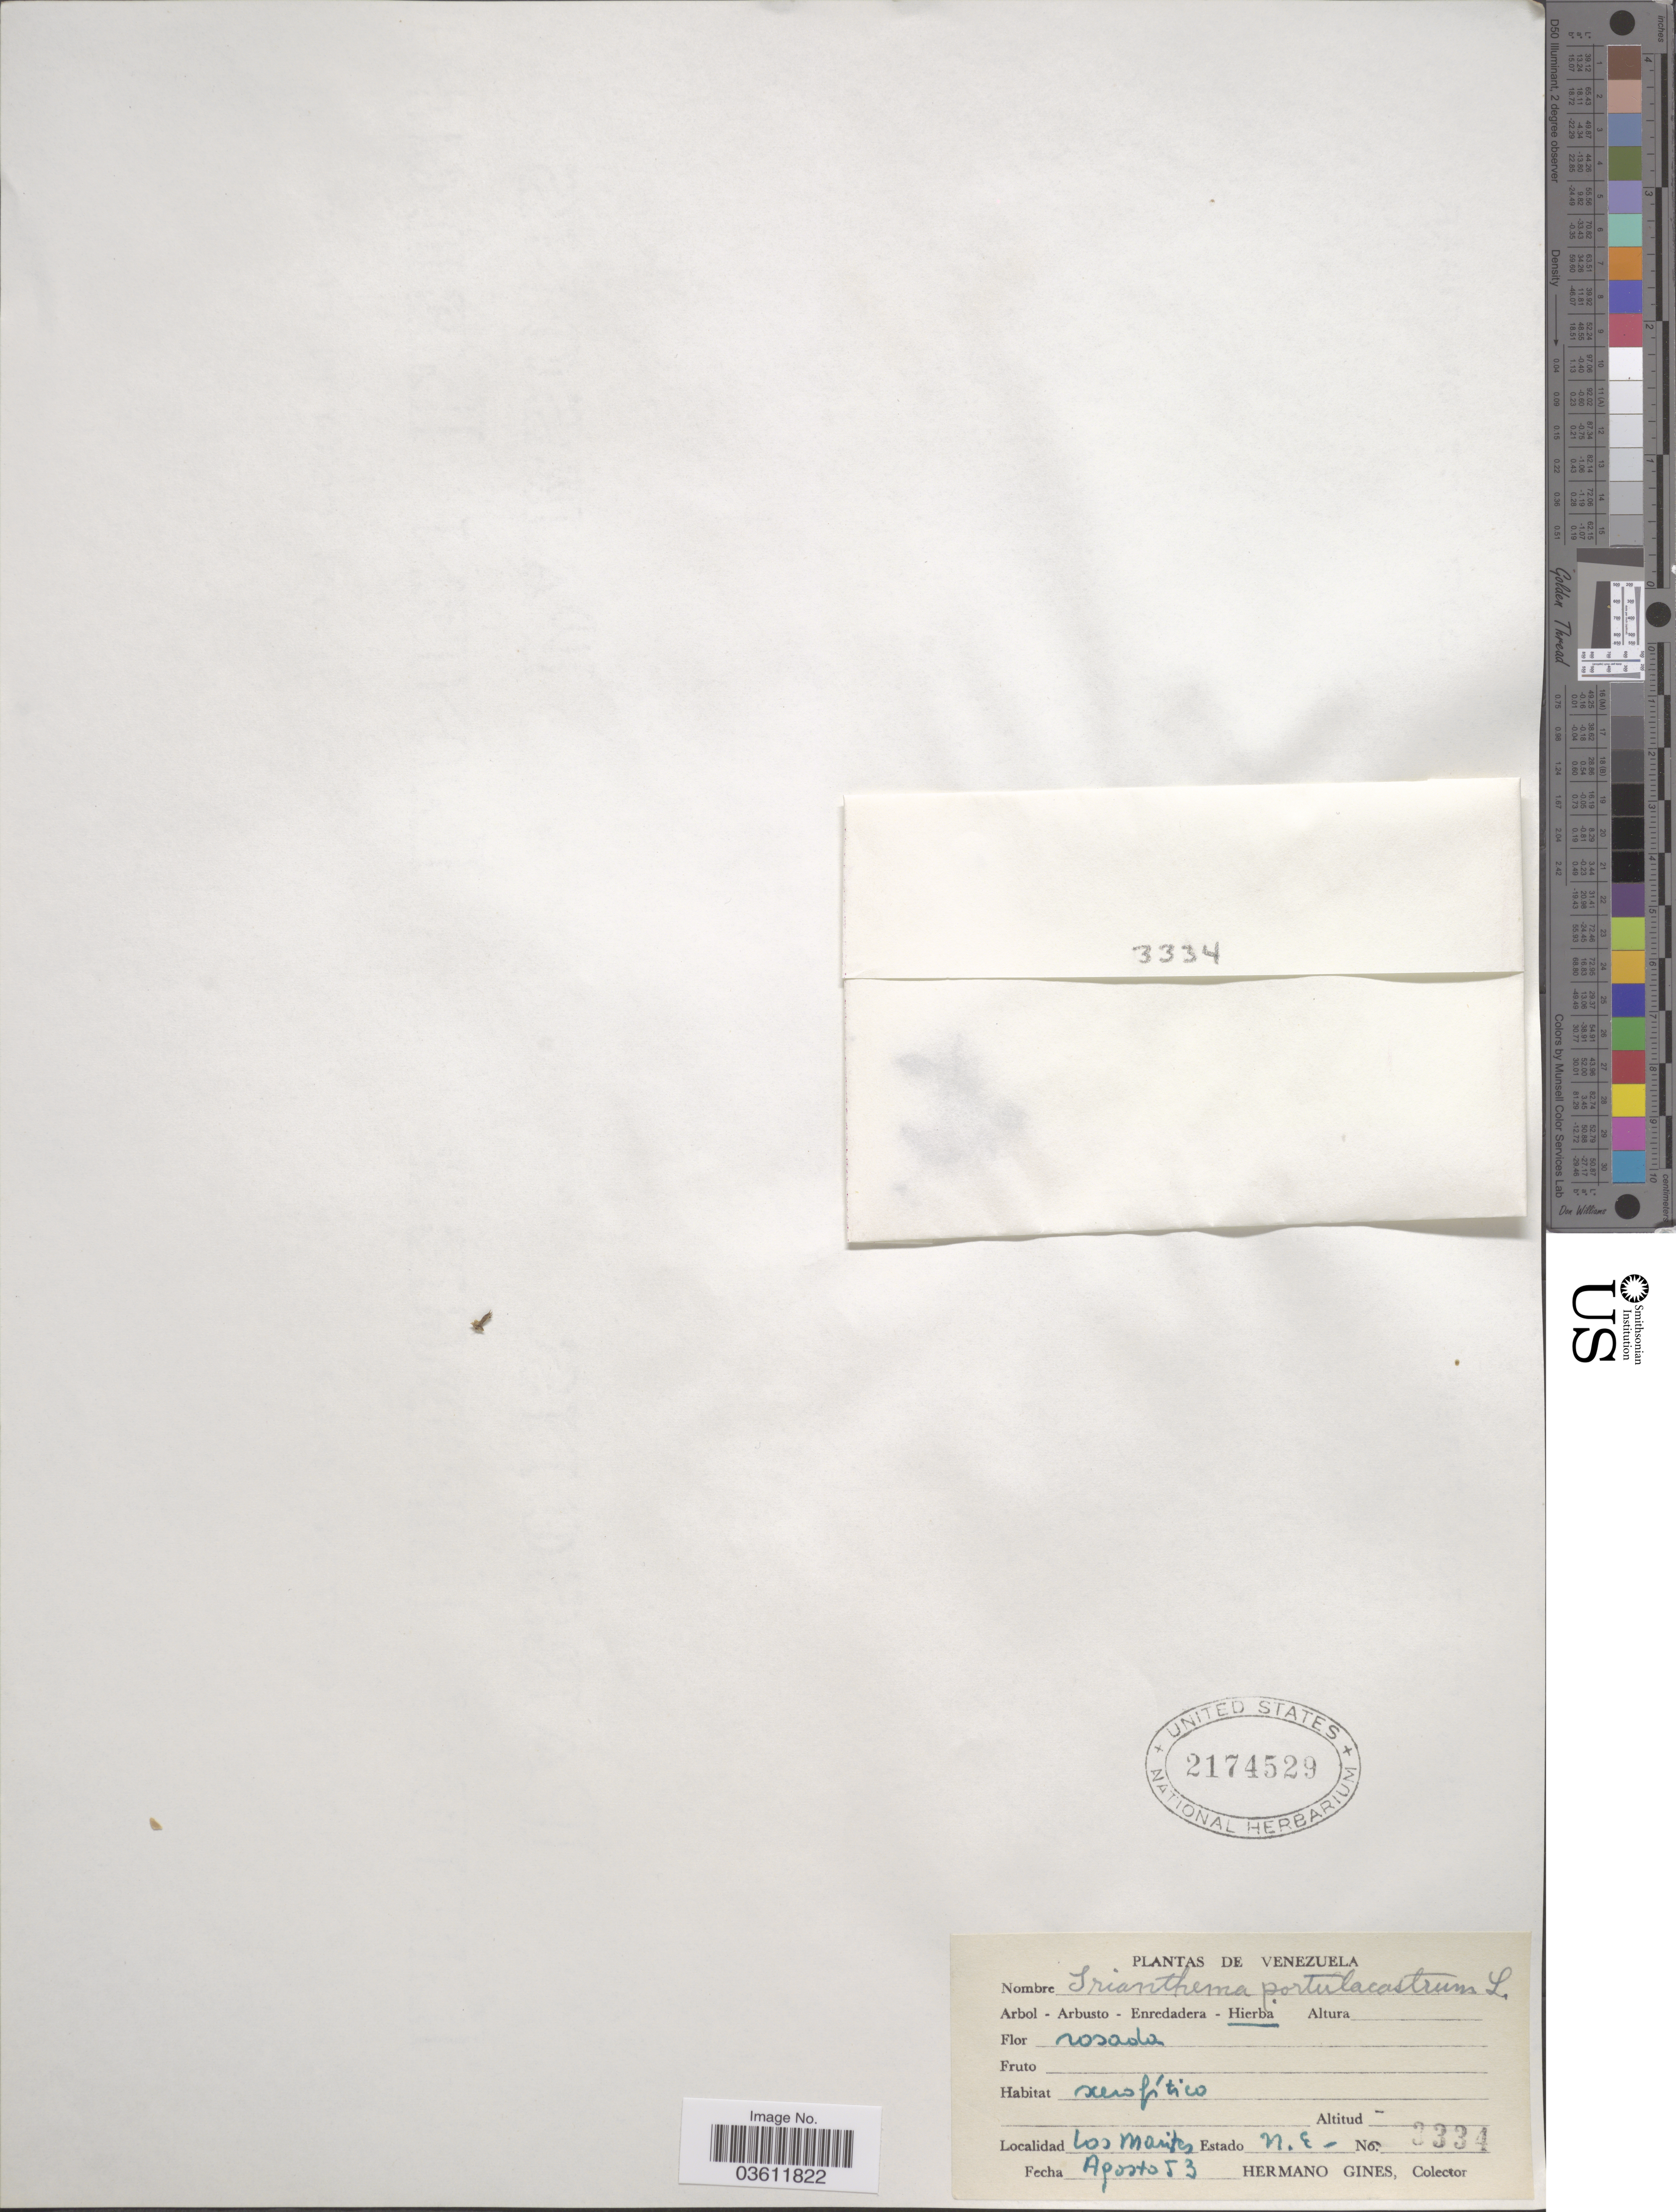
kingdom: Plantae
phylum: Tracheophyta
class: Magnoliopsida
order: Caryophyllales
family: Aizoaceae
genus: Trianthema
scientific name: Trianthema portulacastrum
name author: L.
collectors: Bro. Gines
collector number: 3334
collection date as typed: Transcribed d/m/y: /8/53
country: Venezuela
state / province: Nueva Esparta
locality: Los Marites.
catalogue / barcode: US 2174529